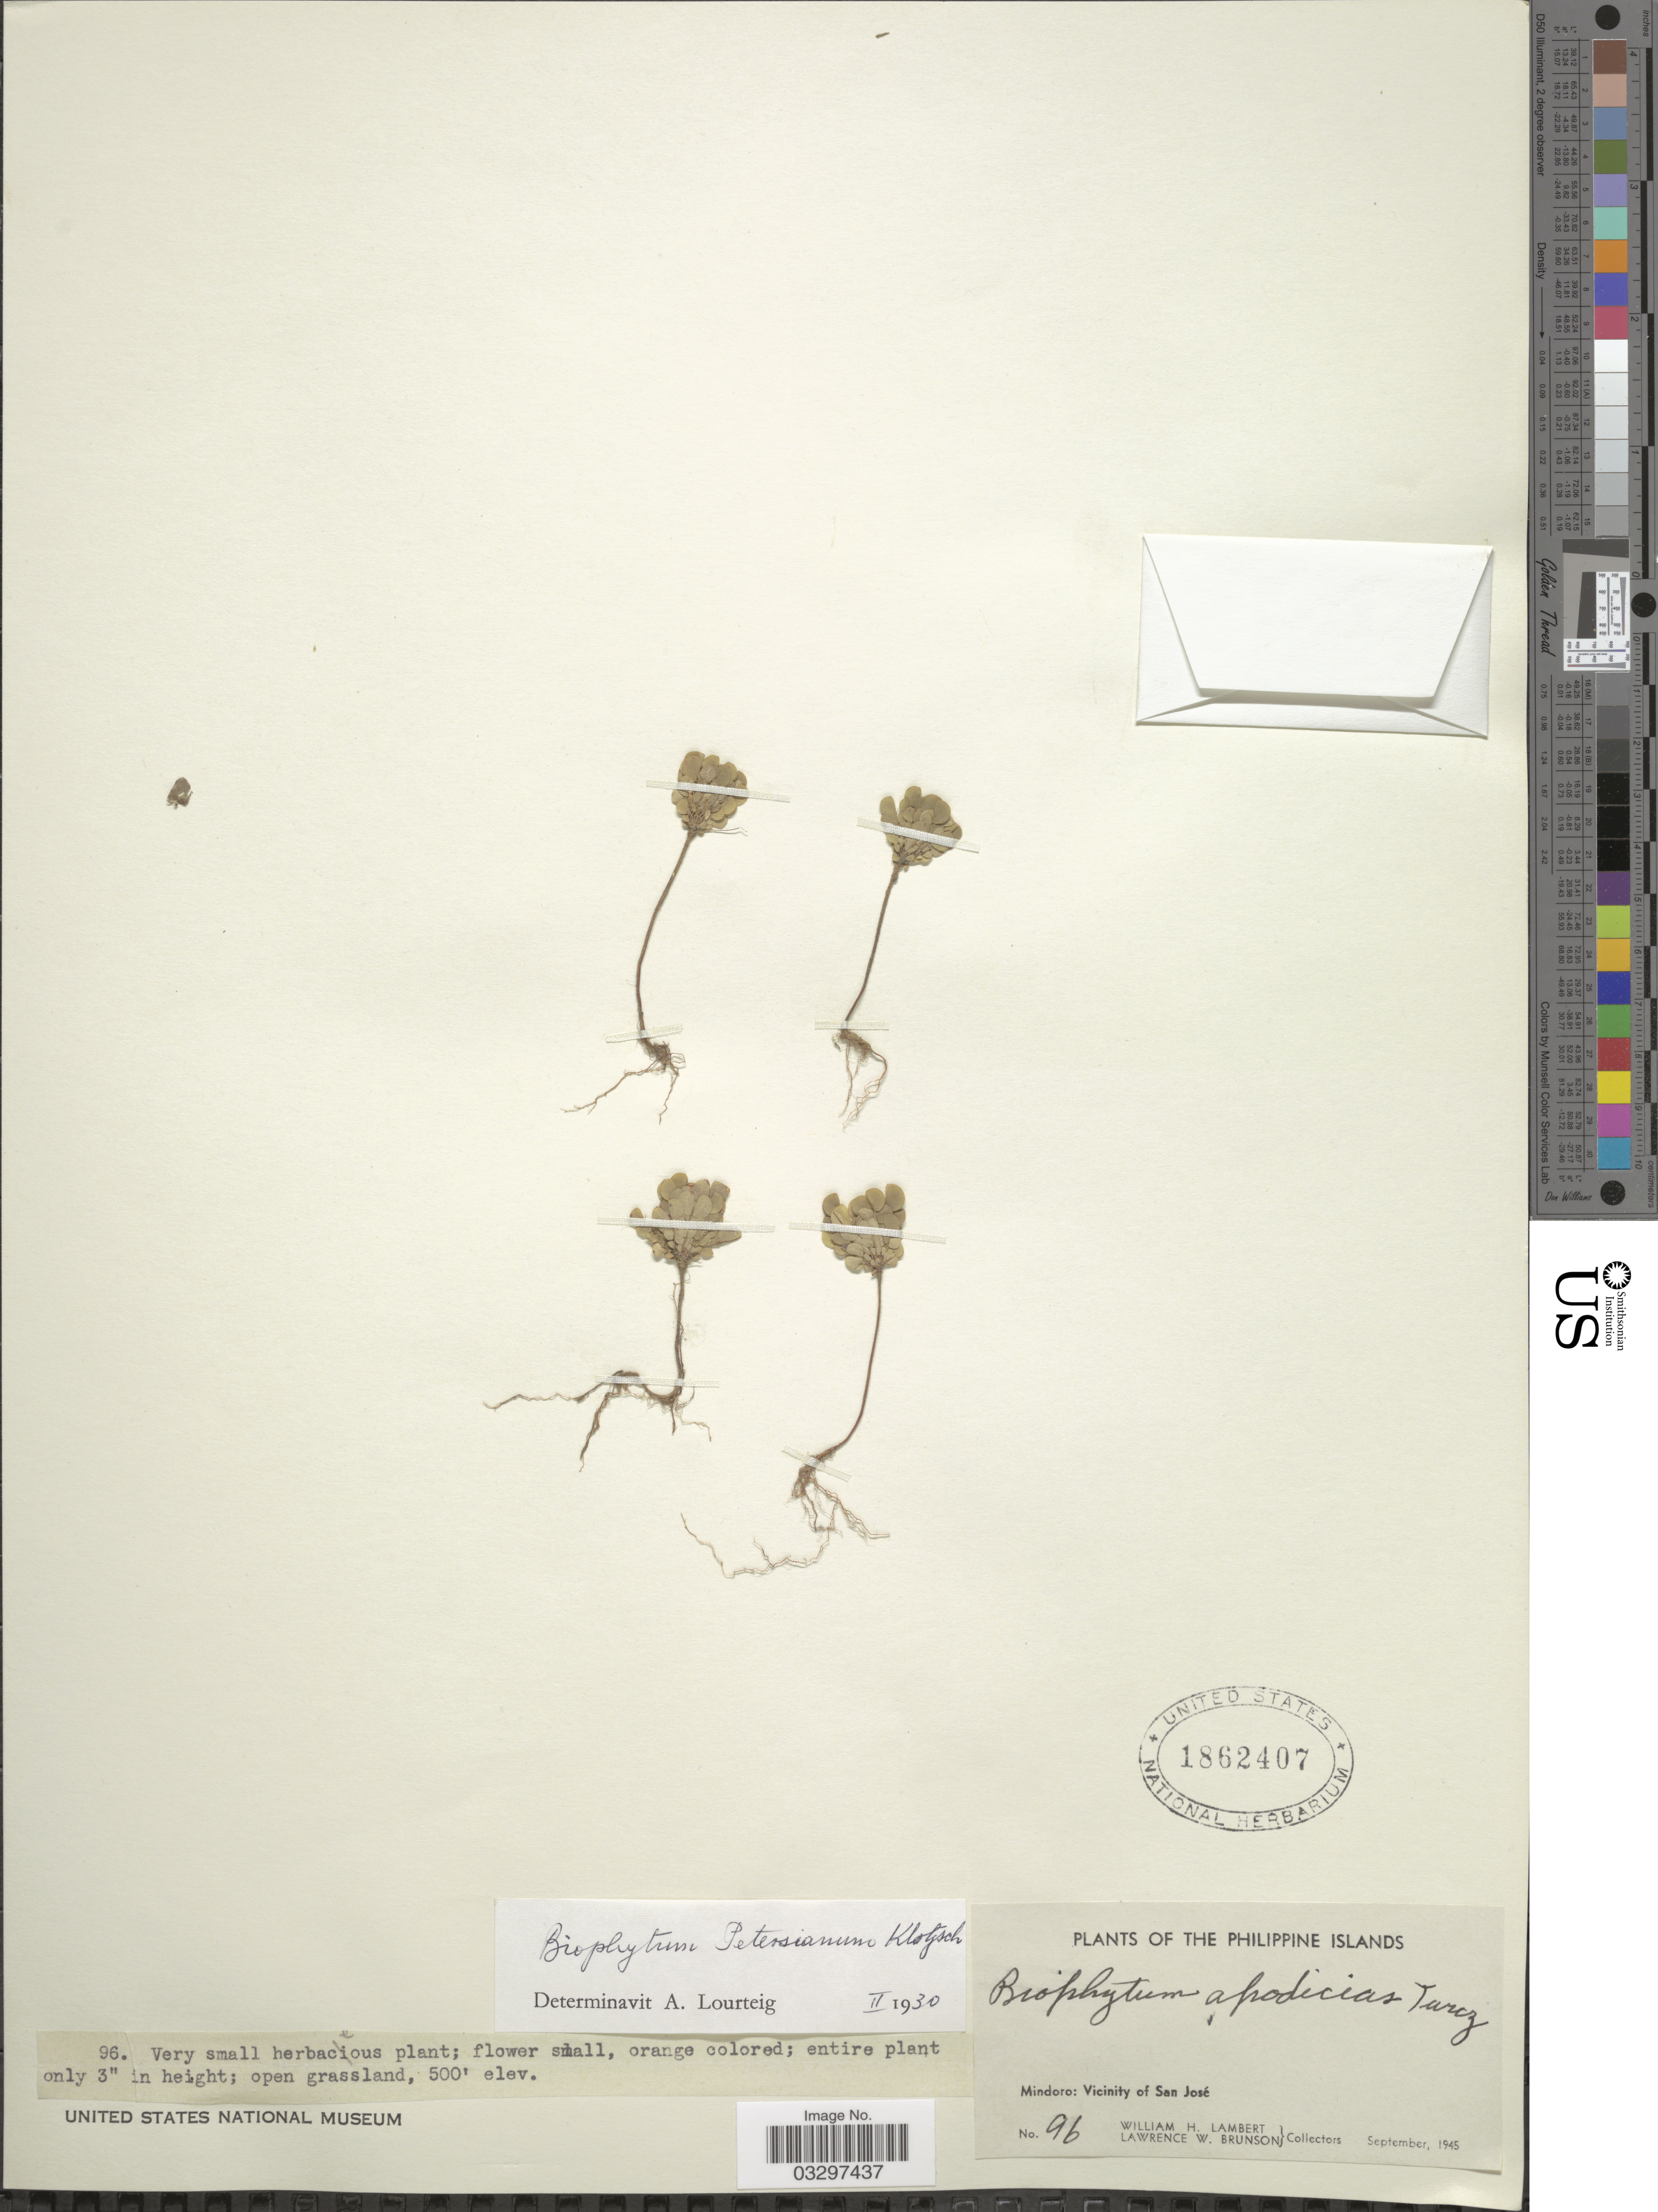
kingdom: Plantae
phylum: Tracheophyta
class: Magnoliopsida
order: Oxalidales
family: Oxalidaceae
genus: Biophytum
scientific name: Biophytum petersianum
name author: Klotzsch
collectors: W. Lambert & L. Brunson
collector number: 96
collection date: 1945-09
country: Philippines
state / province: Mimaropa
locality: Mindoro: Vicinity of San José.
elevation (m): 152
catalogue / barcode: US 1862407